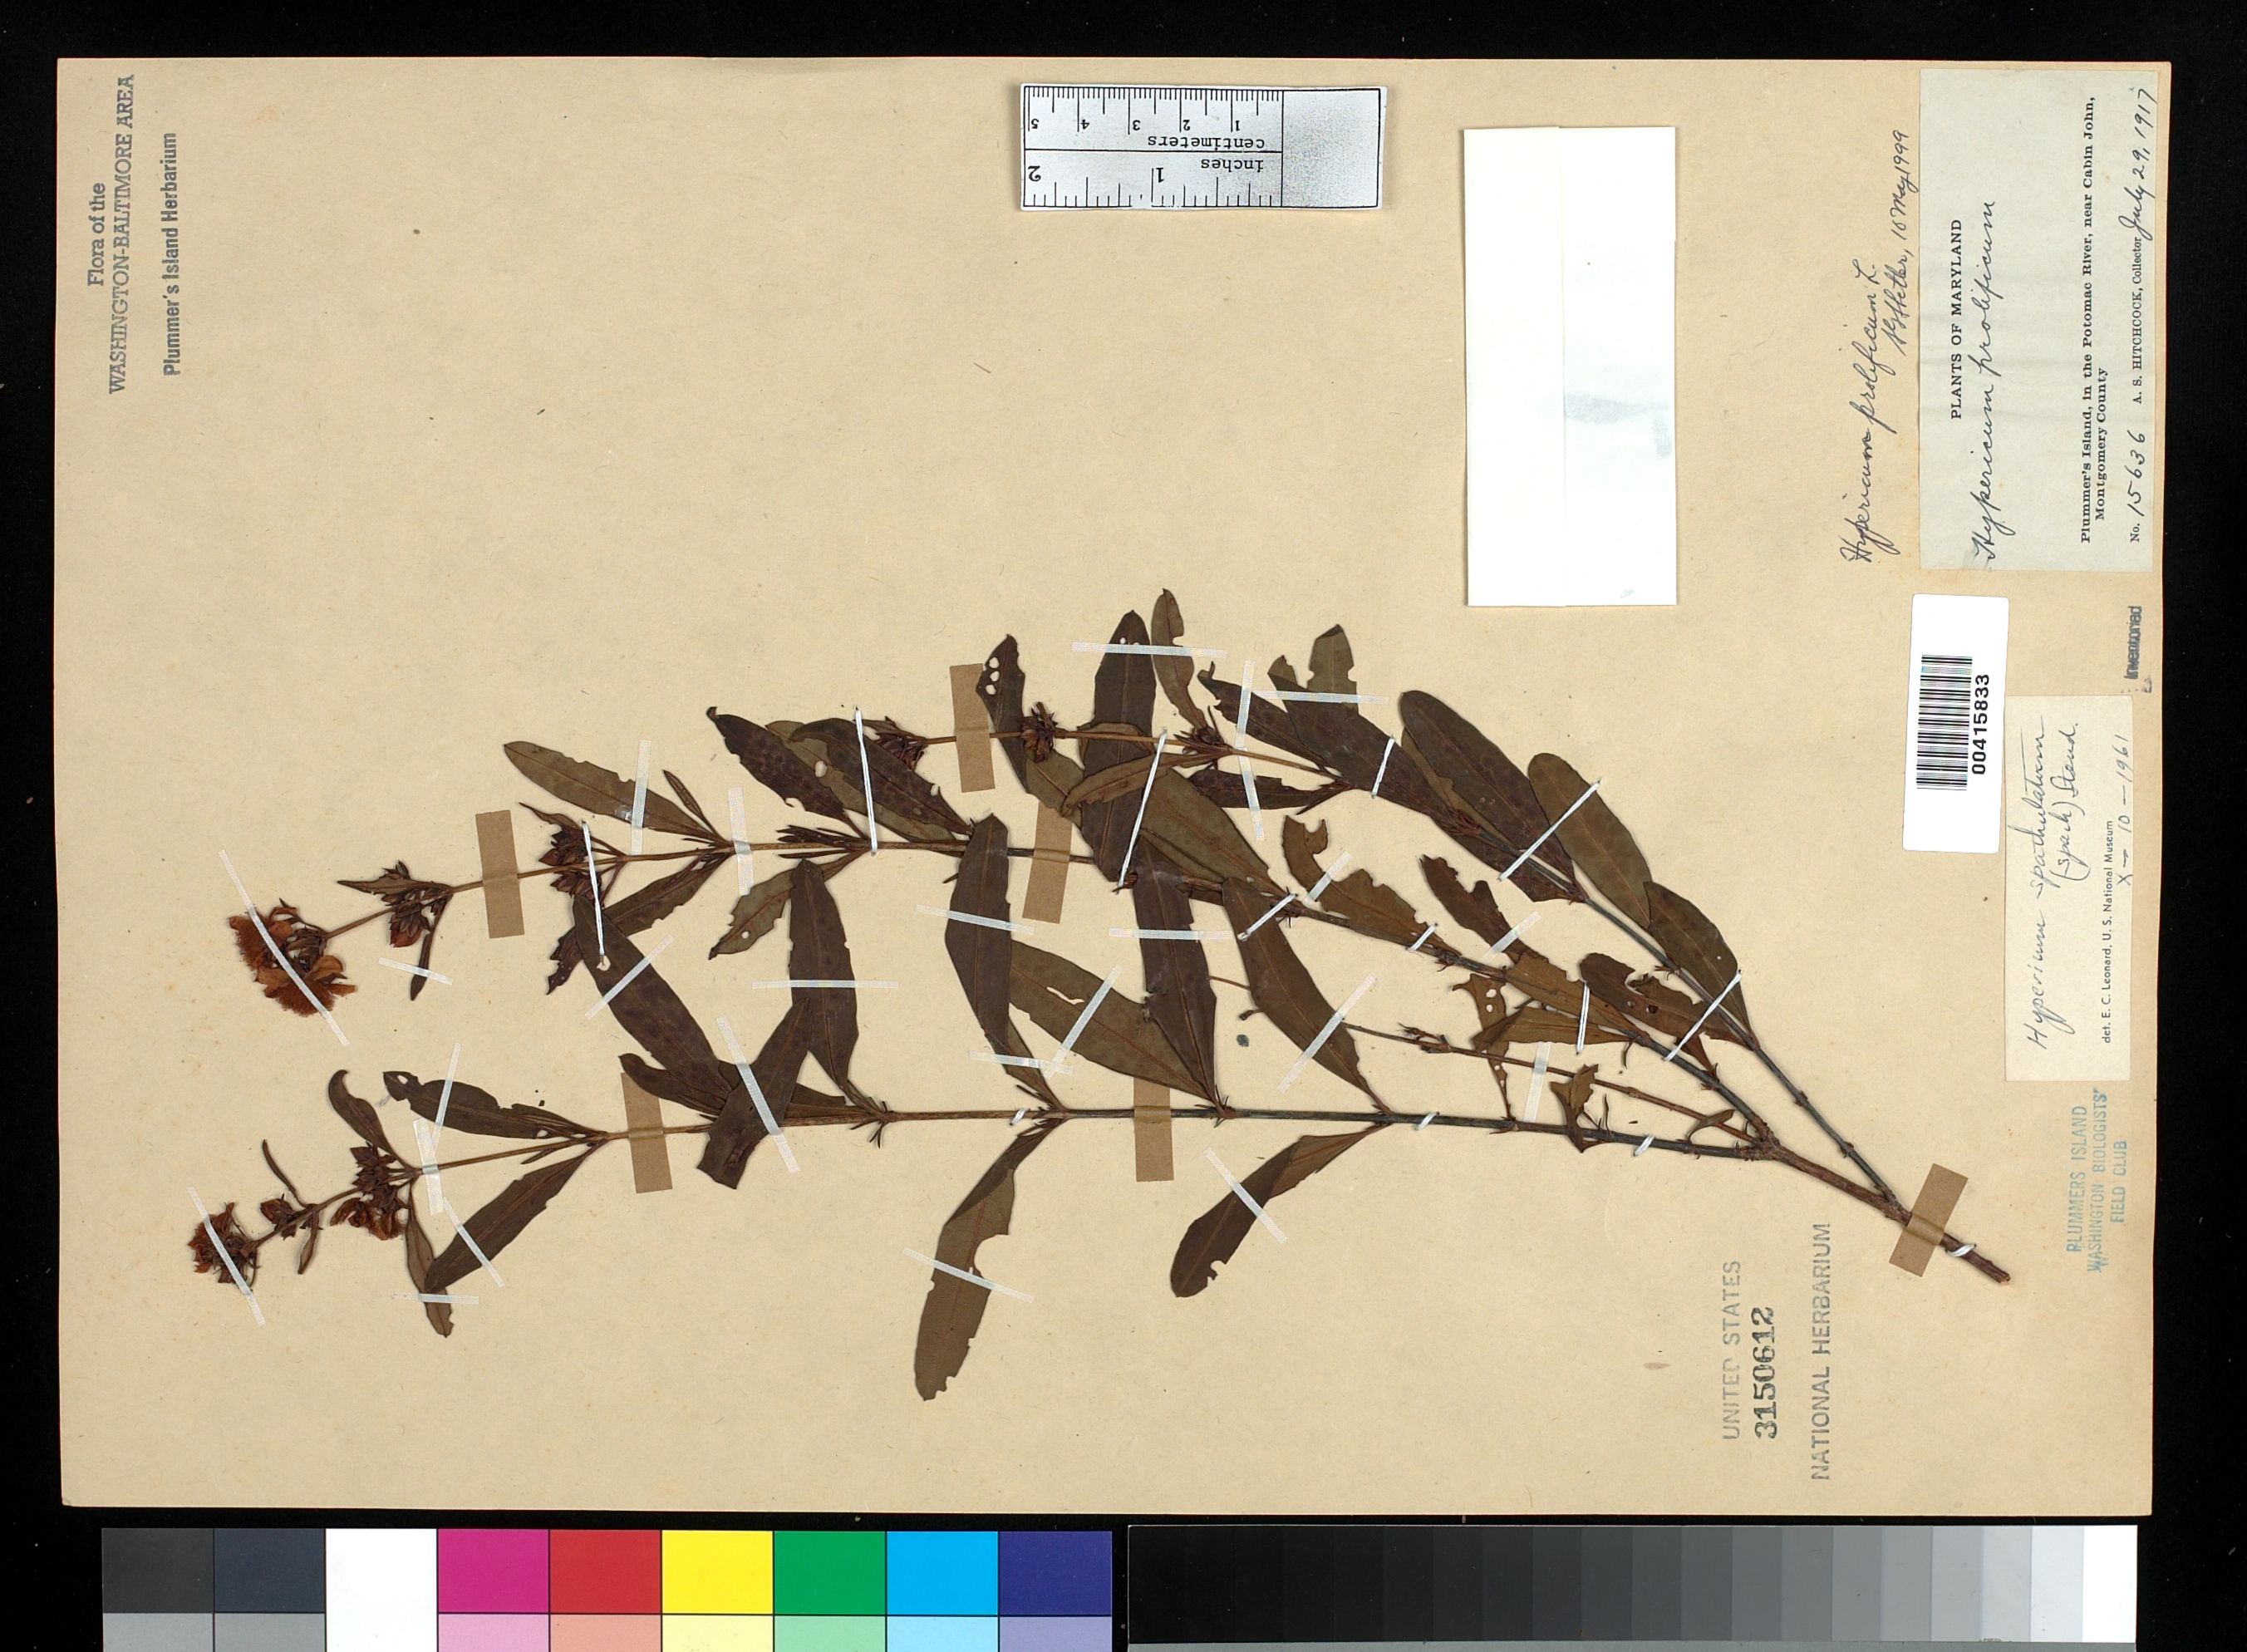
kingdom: Plantae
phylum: Tracheophyta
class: Magnoliopsida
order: Malpighiales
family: Hypericaceae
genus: Hypericum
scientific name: Hypericum prolificum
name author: L.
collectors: A. S. Hitchcock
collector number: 15636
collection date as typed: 29 Jul 1917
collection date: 1917-07-29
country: United States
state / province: Maryland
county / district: Montgomery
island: Plummers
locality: Plummer's Island C. & O. Canal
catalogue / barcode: US 3150612